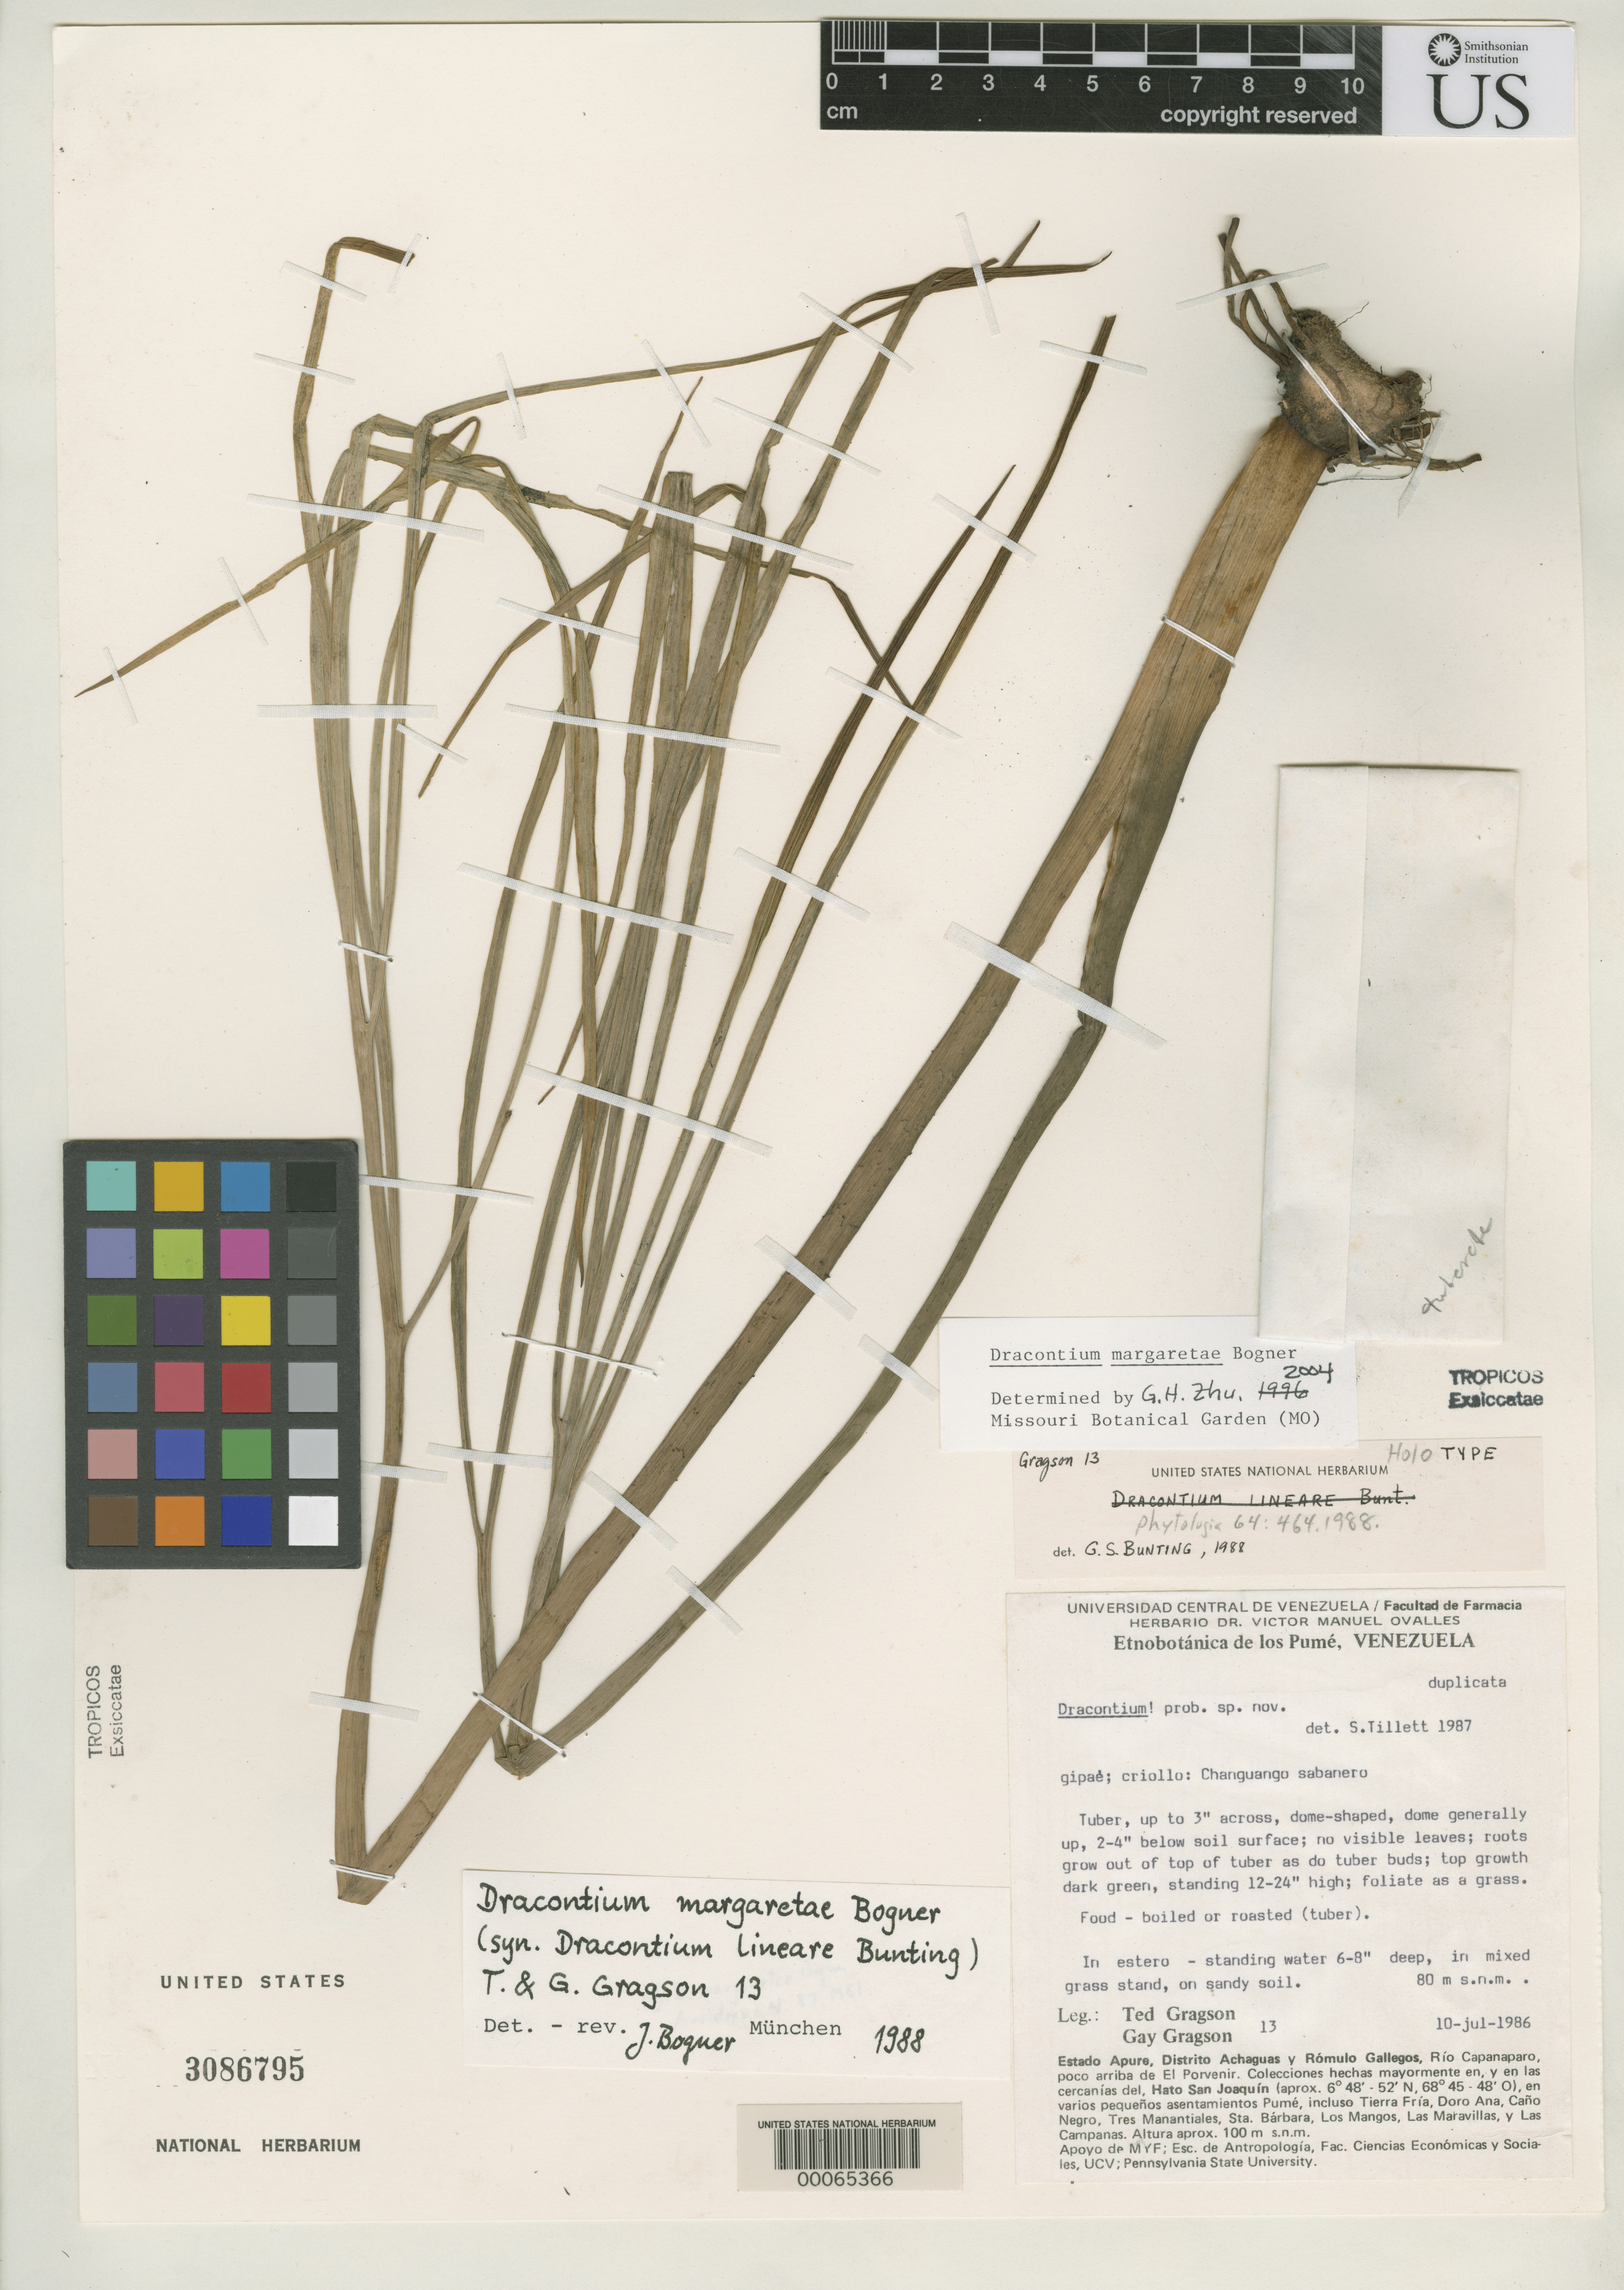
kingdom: Plantae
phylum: Tracheophyta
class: Liliopsida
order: Alismatales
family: Araceae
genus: Dracontium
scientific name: Dracontium lineare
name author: G.S. Bunting & Tillett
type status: Holotype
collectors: T. Gragson & G. Gragson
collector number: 13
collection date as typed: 10 Jul 1986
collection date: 1986-07-10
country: Venezuela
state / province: Apure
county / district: Achaguas / Rómulo Gallegos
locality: Rio Capanaparo, above El Porvenir, Hato San Joaquin.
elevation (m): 100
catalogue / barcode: US 3086795